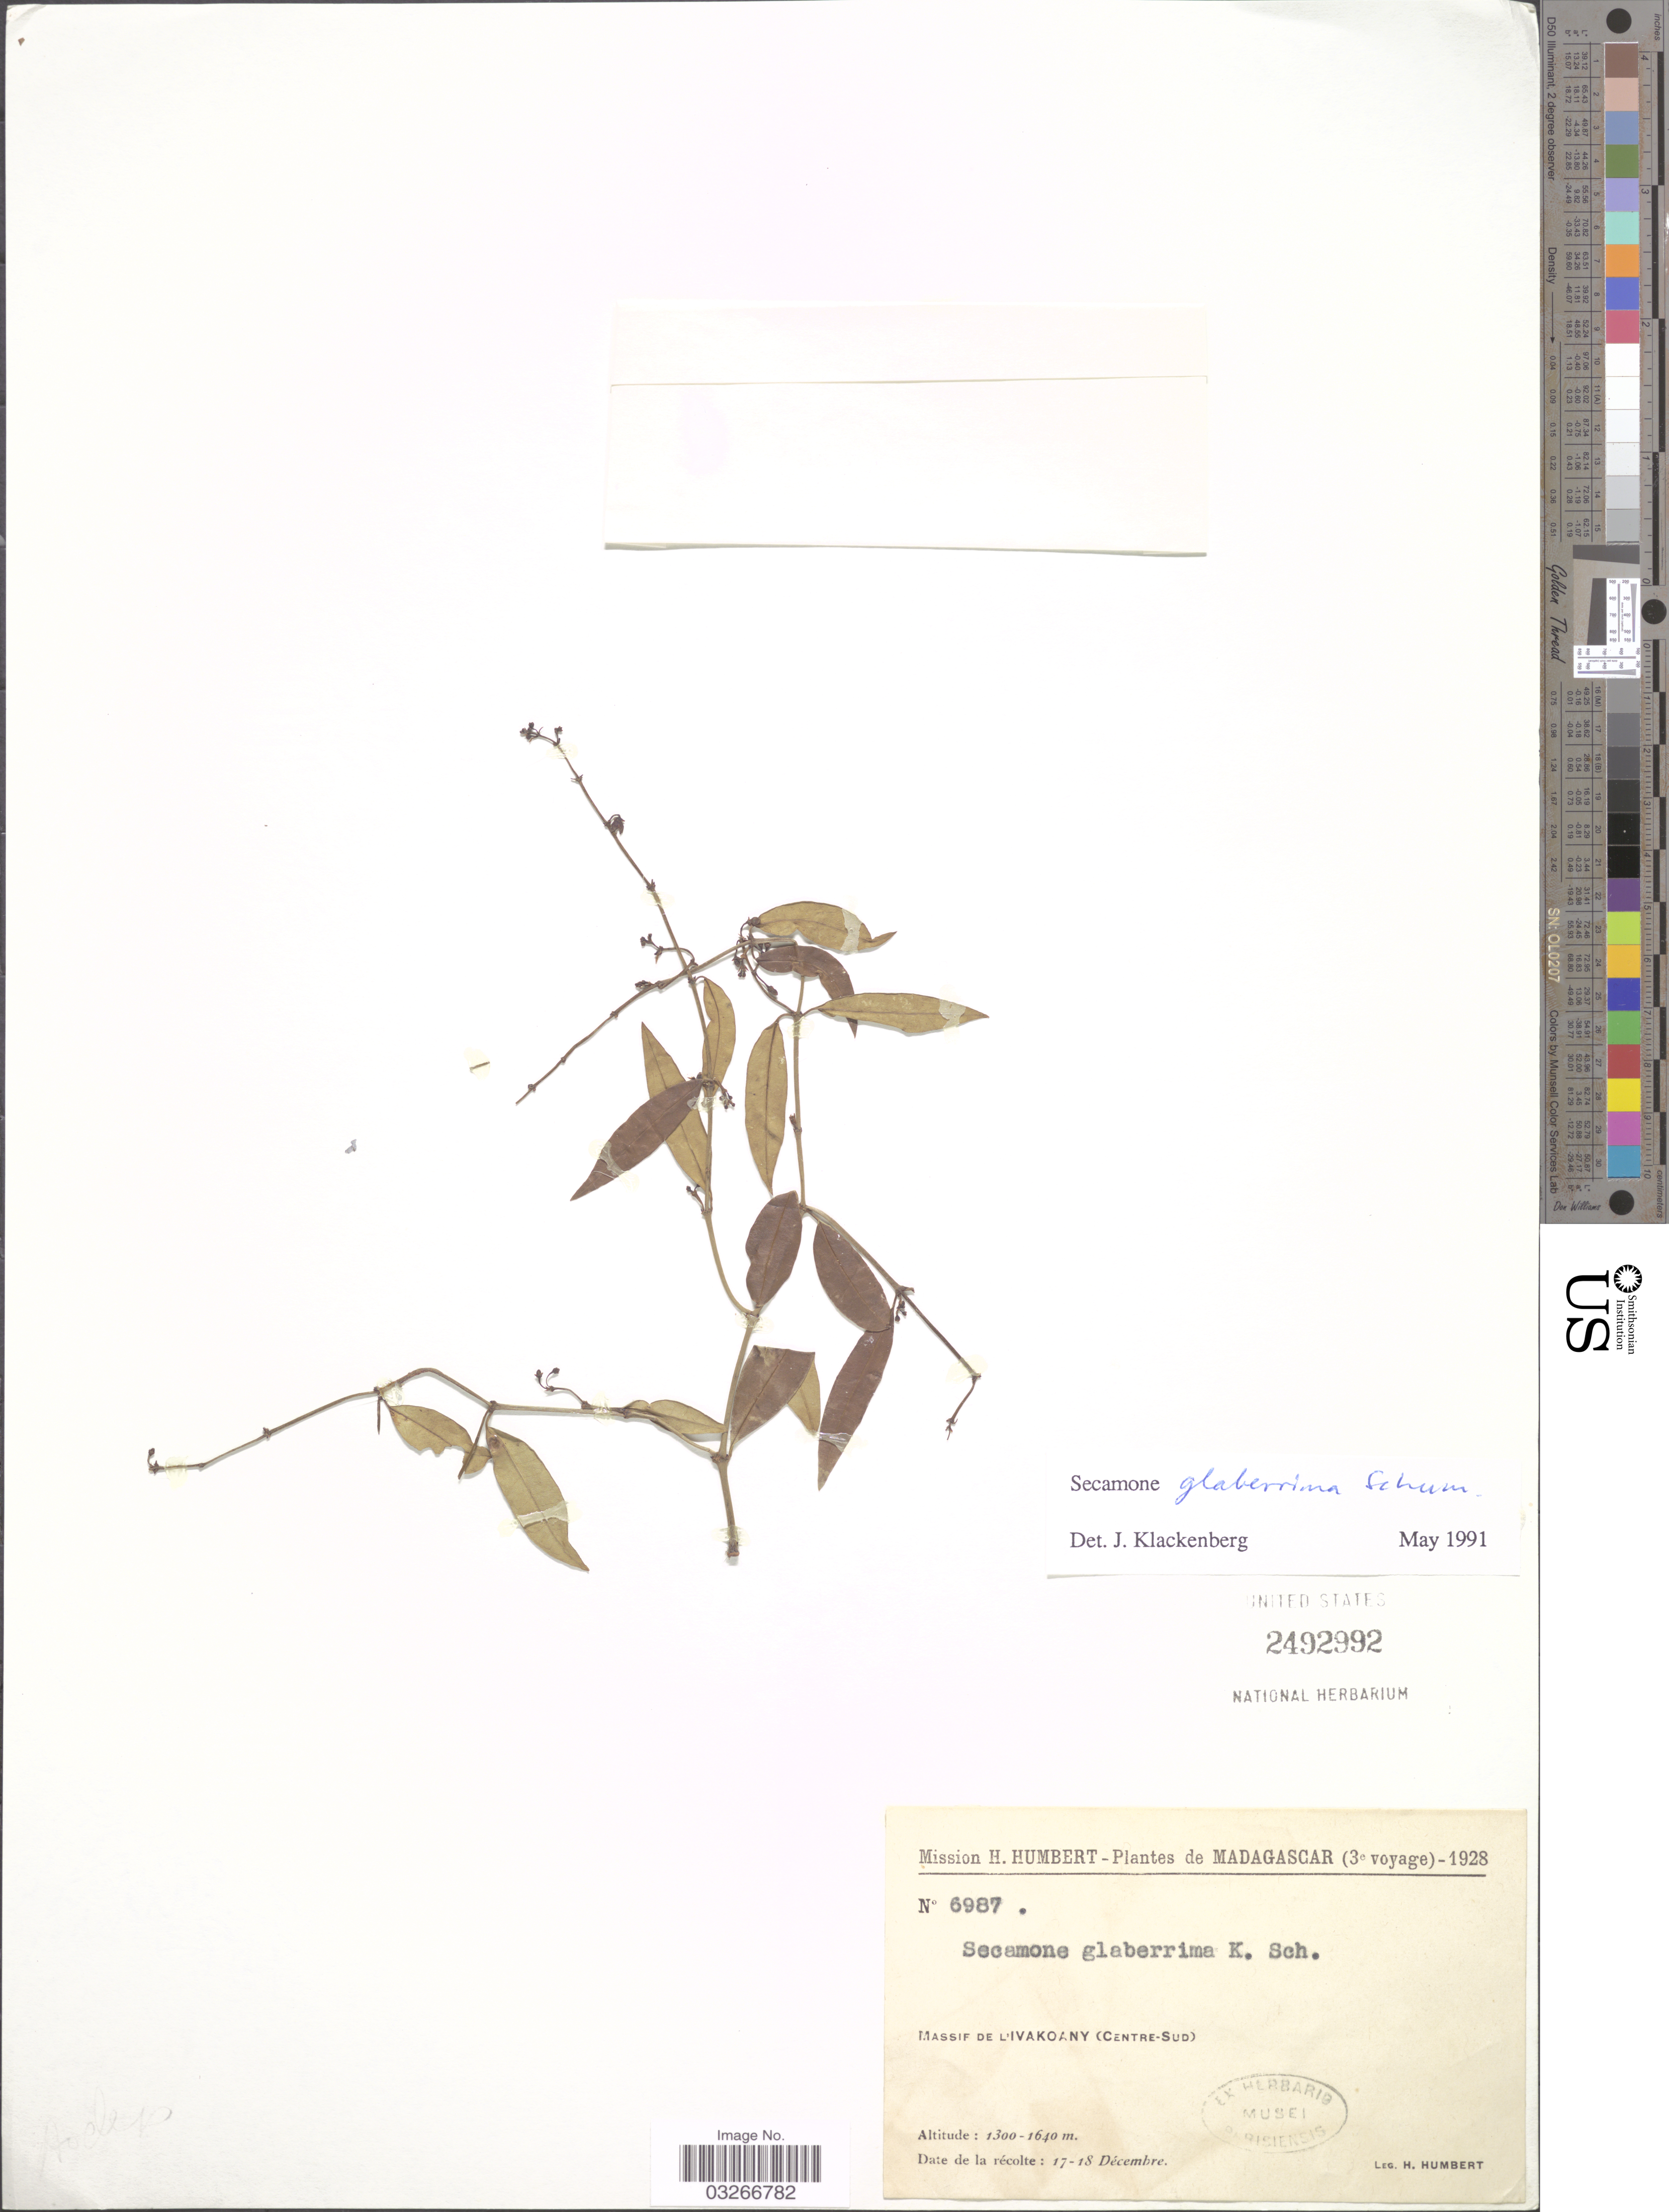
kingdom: Plantae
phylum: Tracheophyta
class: Magnoliopsida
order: Gentianales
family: Apocynaceae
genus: Secamone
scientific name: Secamone glaberrima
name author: K. Schum.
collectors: H. Humbert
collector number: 6987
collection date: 1928-12-17/1928-12-18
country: Madagascar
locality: Massif De L'Ivakoany (Centre-Sud).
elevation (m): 1300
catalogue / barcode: US 2492992